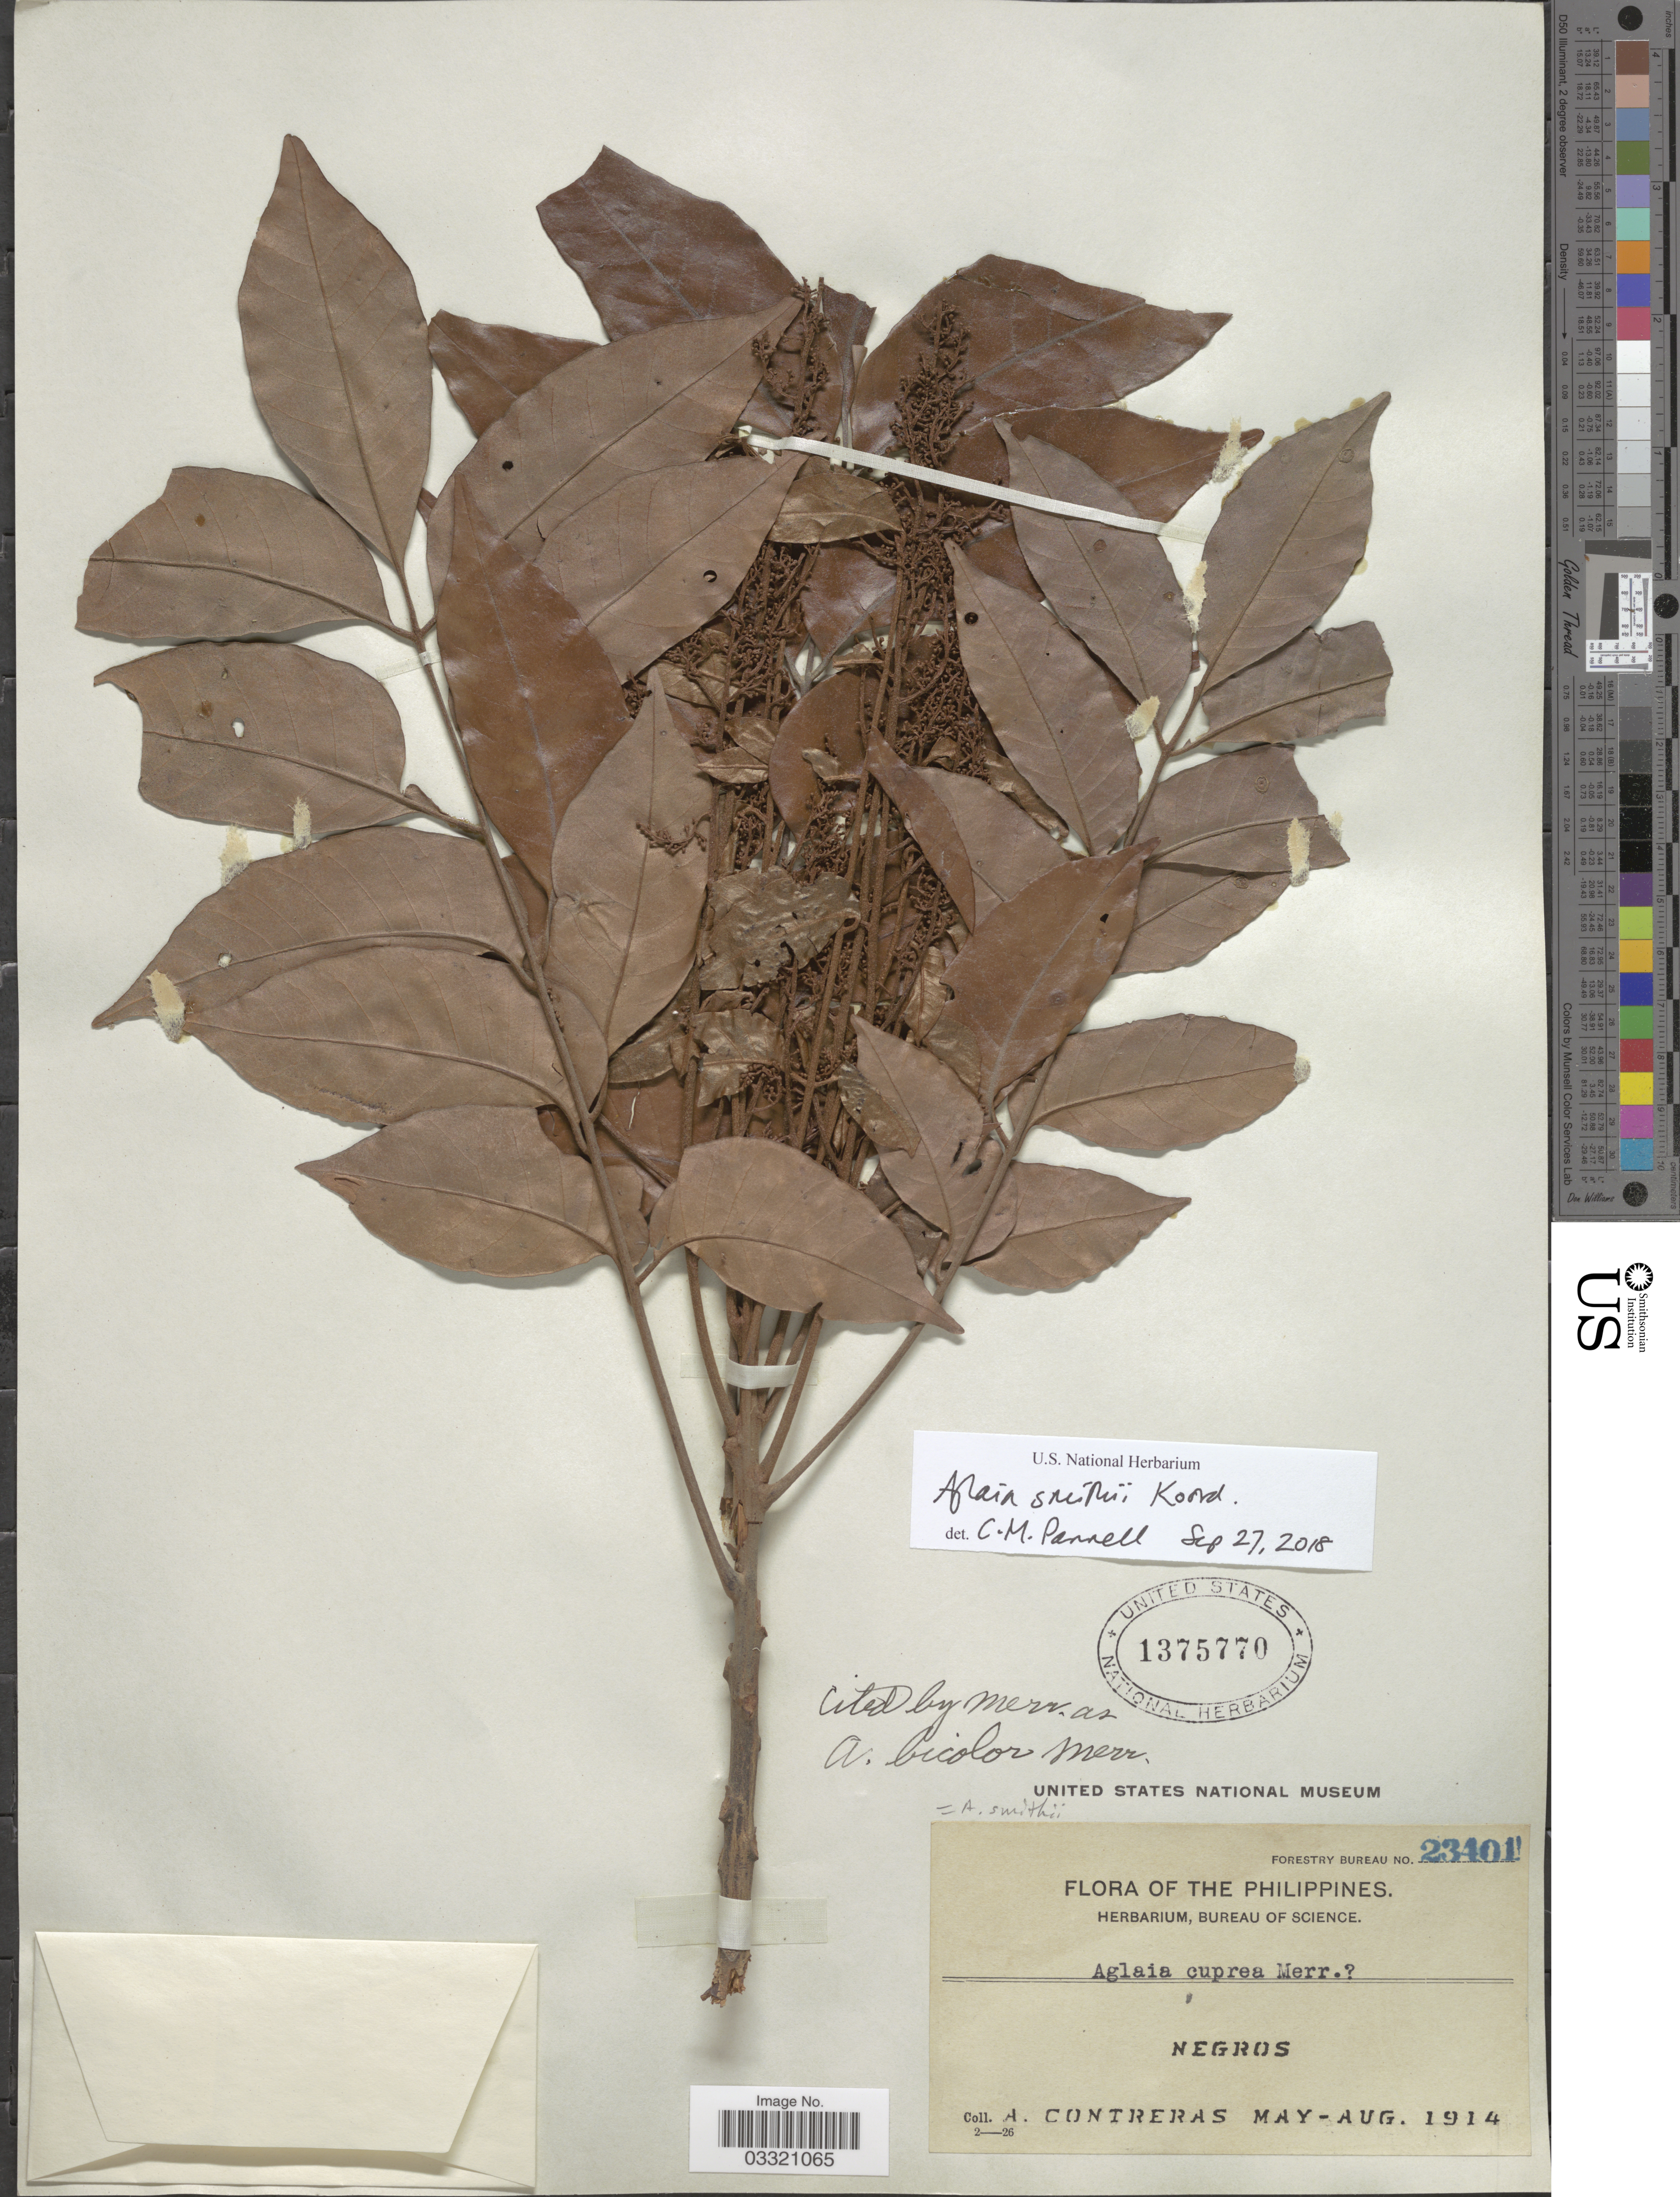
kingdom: Plantae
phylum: Tracheophyta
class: Magnoliopsida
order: Sapindales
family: Meliaceae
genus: Aglaia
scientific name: Aglaia smithii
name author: Koord.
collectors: A. Contreras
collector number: Forestry Bureau 23401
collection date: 1914-05/1914-08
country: Philippines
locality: Negros.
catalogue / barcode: US 1375770